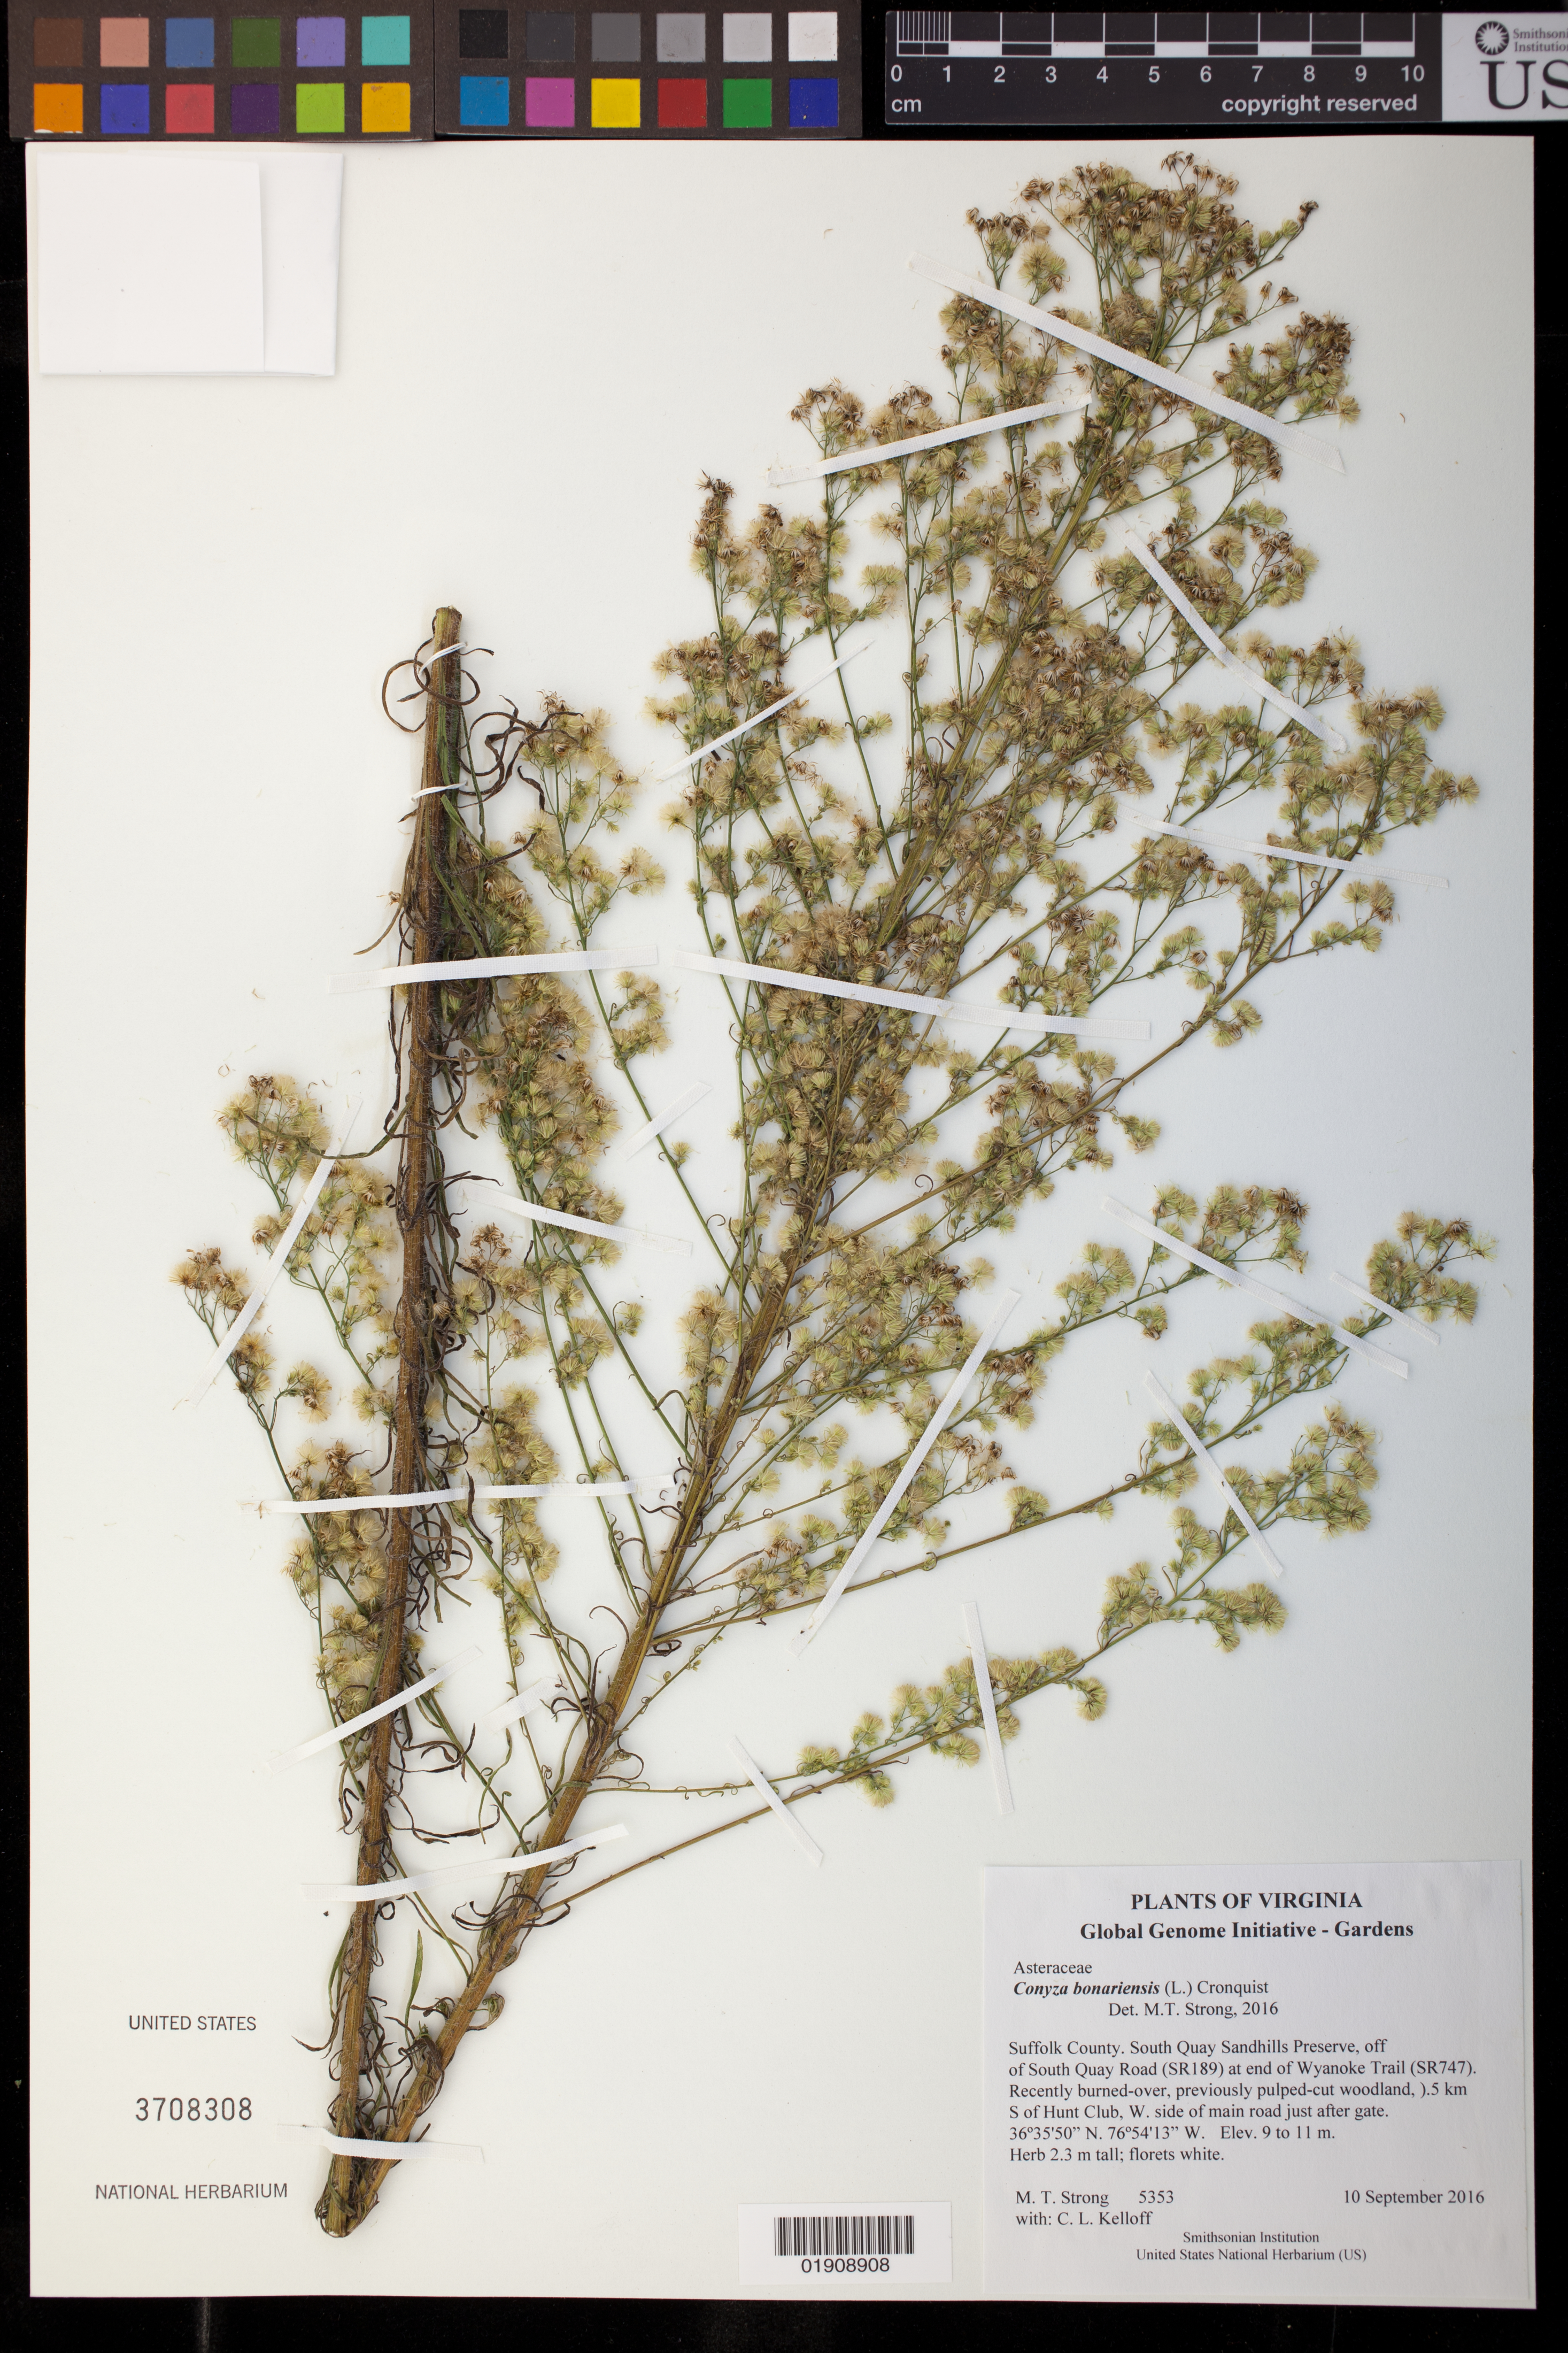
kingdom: Plantae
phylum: Tracheophyta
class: Magnoliopsida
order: Asterales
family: Asteraceae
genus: Conyza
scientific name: Conyza bonariensis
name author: (L.) Cronq.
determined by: Strong, Mark T., (BOT), Smithsonian Institution - National Museum of Natural History (UNITED STATES)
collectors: M. T. Strong & C. L. Kelloff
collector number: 5353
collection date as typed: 10 September 2016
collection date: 2016-09-10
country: United States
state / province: Virginia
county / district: City of Suffolk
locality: South Quay Sandhills Preserve. Off of South Quay Road (SR189) at end of Wyanoke Trail (SR747). Recently burned-over, previously pulped-cut woodland, ).5 km S of Hunt Club, W side of main road just after gate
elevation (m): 9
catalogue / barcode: US 3708308